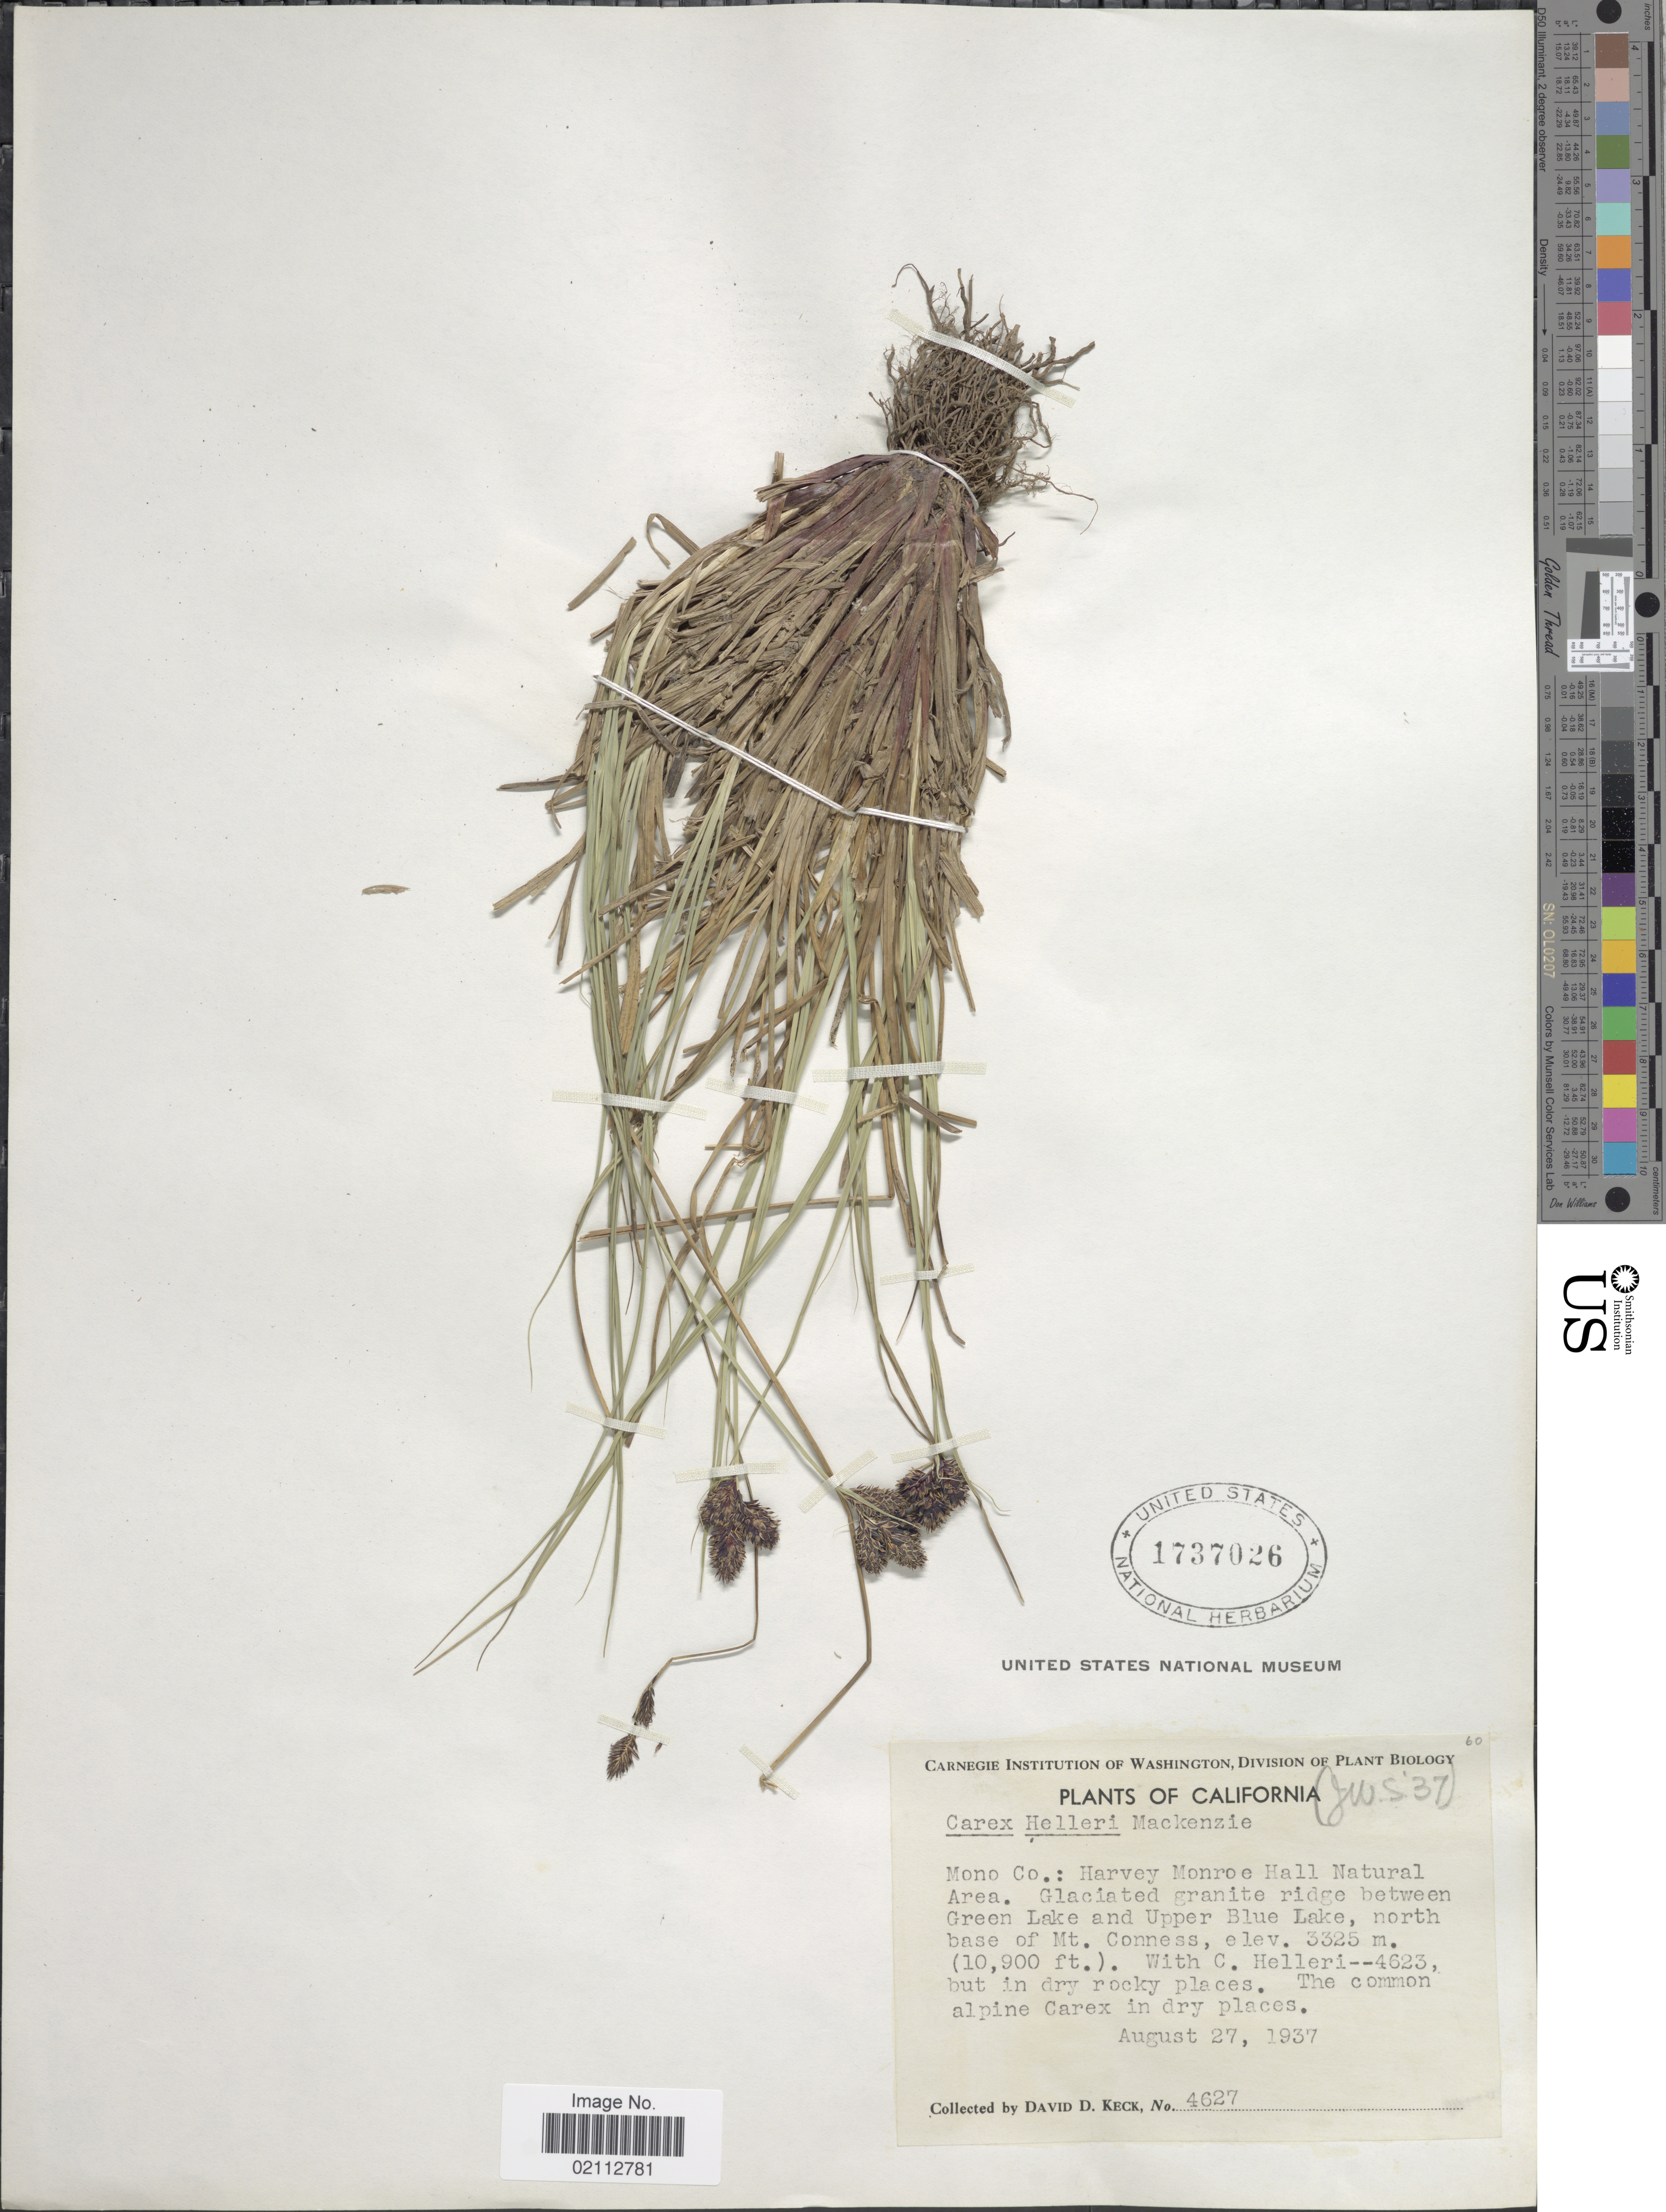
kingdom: Plantae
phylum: Tracheophyta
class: Liliopsida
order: Poales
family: Cyperaceae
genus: Carex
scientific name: Carex helleri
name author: Mack.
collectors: D. D. Keck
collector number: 4627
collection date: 1937-08-27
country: United States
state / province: California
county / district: Mono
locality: Mono Co.: Harvey Monroe Hall Natural Area. between Green Lake and Upper Blue Lake, north base of Mt. Conness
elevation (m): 3322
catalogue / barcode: US 1737026